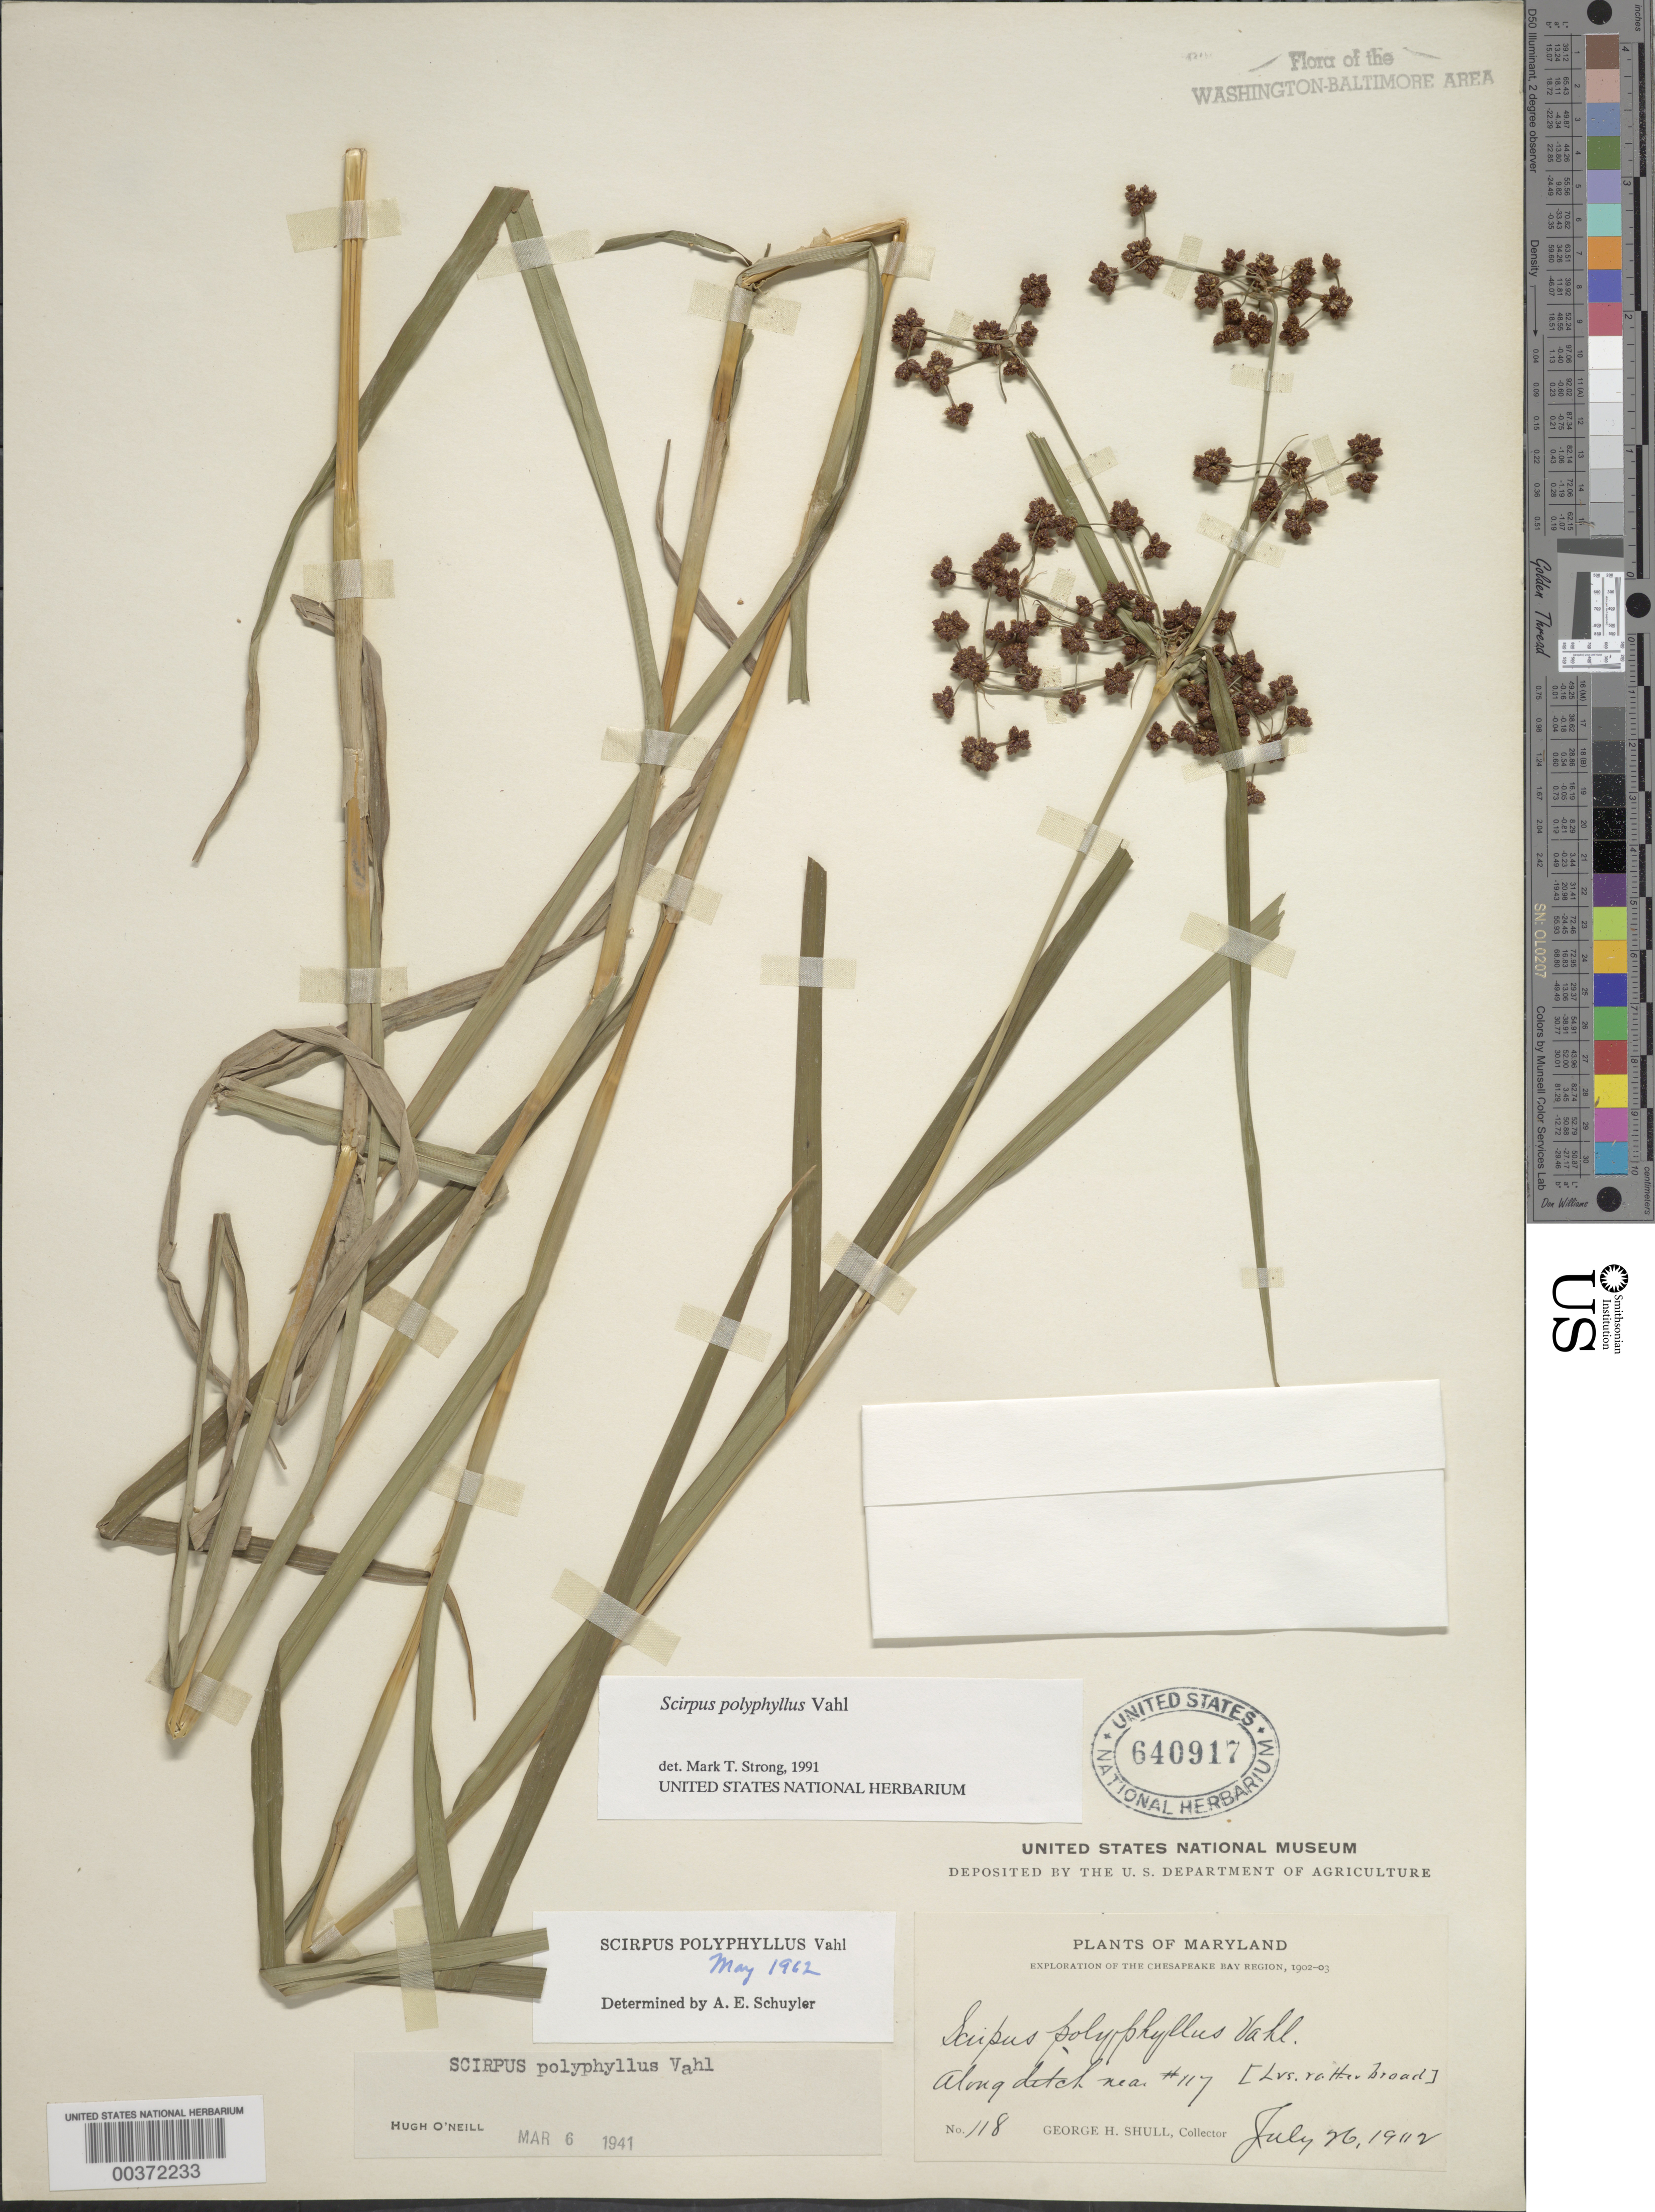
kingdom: Plantae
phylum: Tracheophyta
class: Liliopsida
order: Poales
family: Cyperaceae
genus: Scirpus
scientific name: Scirpus polyphyllus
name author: Vahl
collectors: G. H. Shull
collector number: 118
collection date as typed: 26 Jul 1902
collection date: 1902-07-26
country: United States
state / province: Maryland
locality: Route 117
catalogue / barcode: US 640917